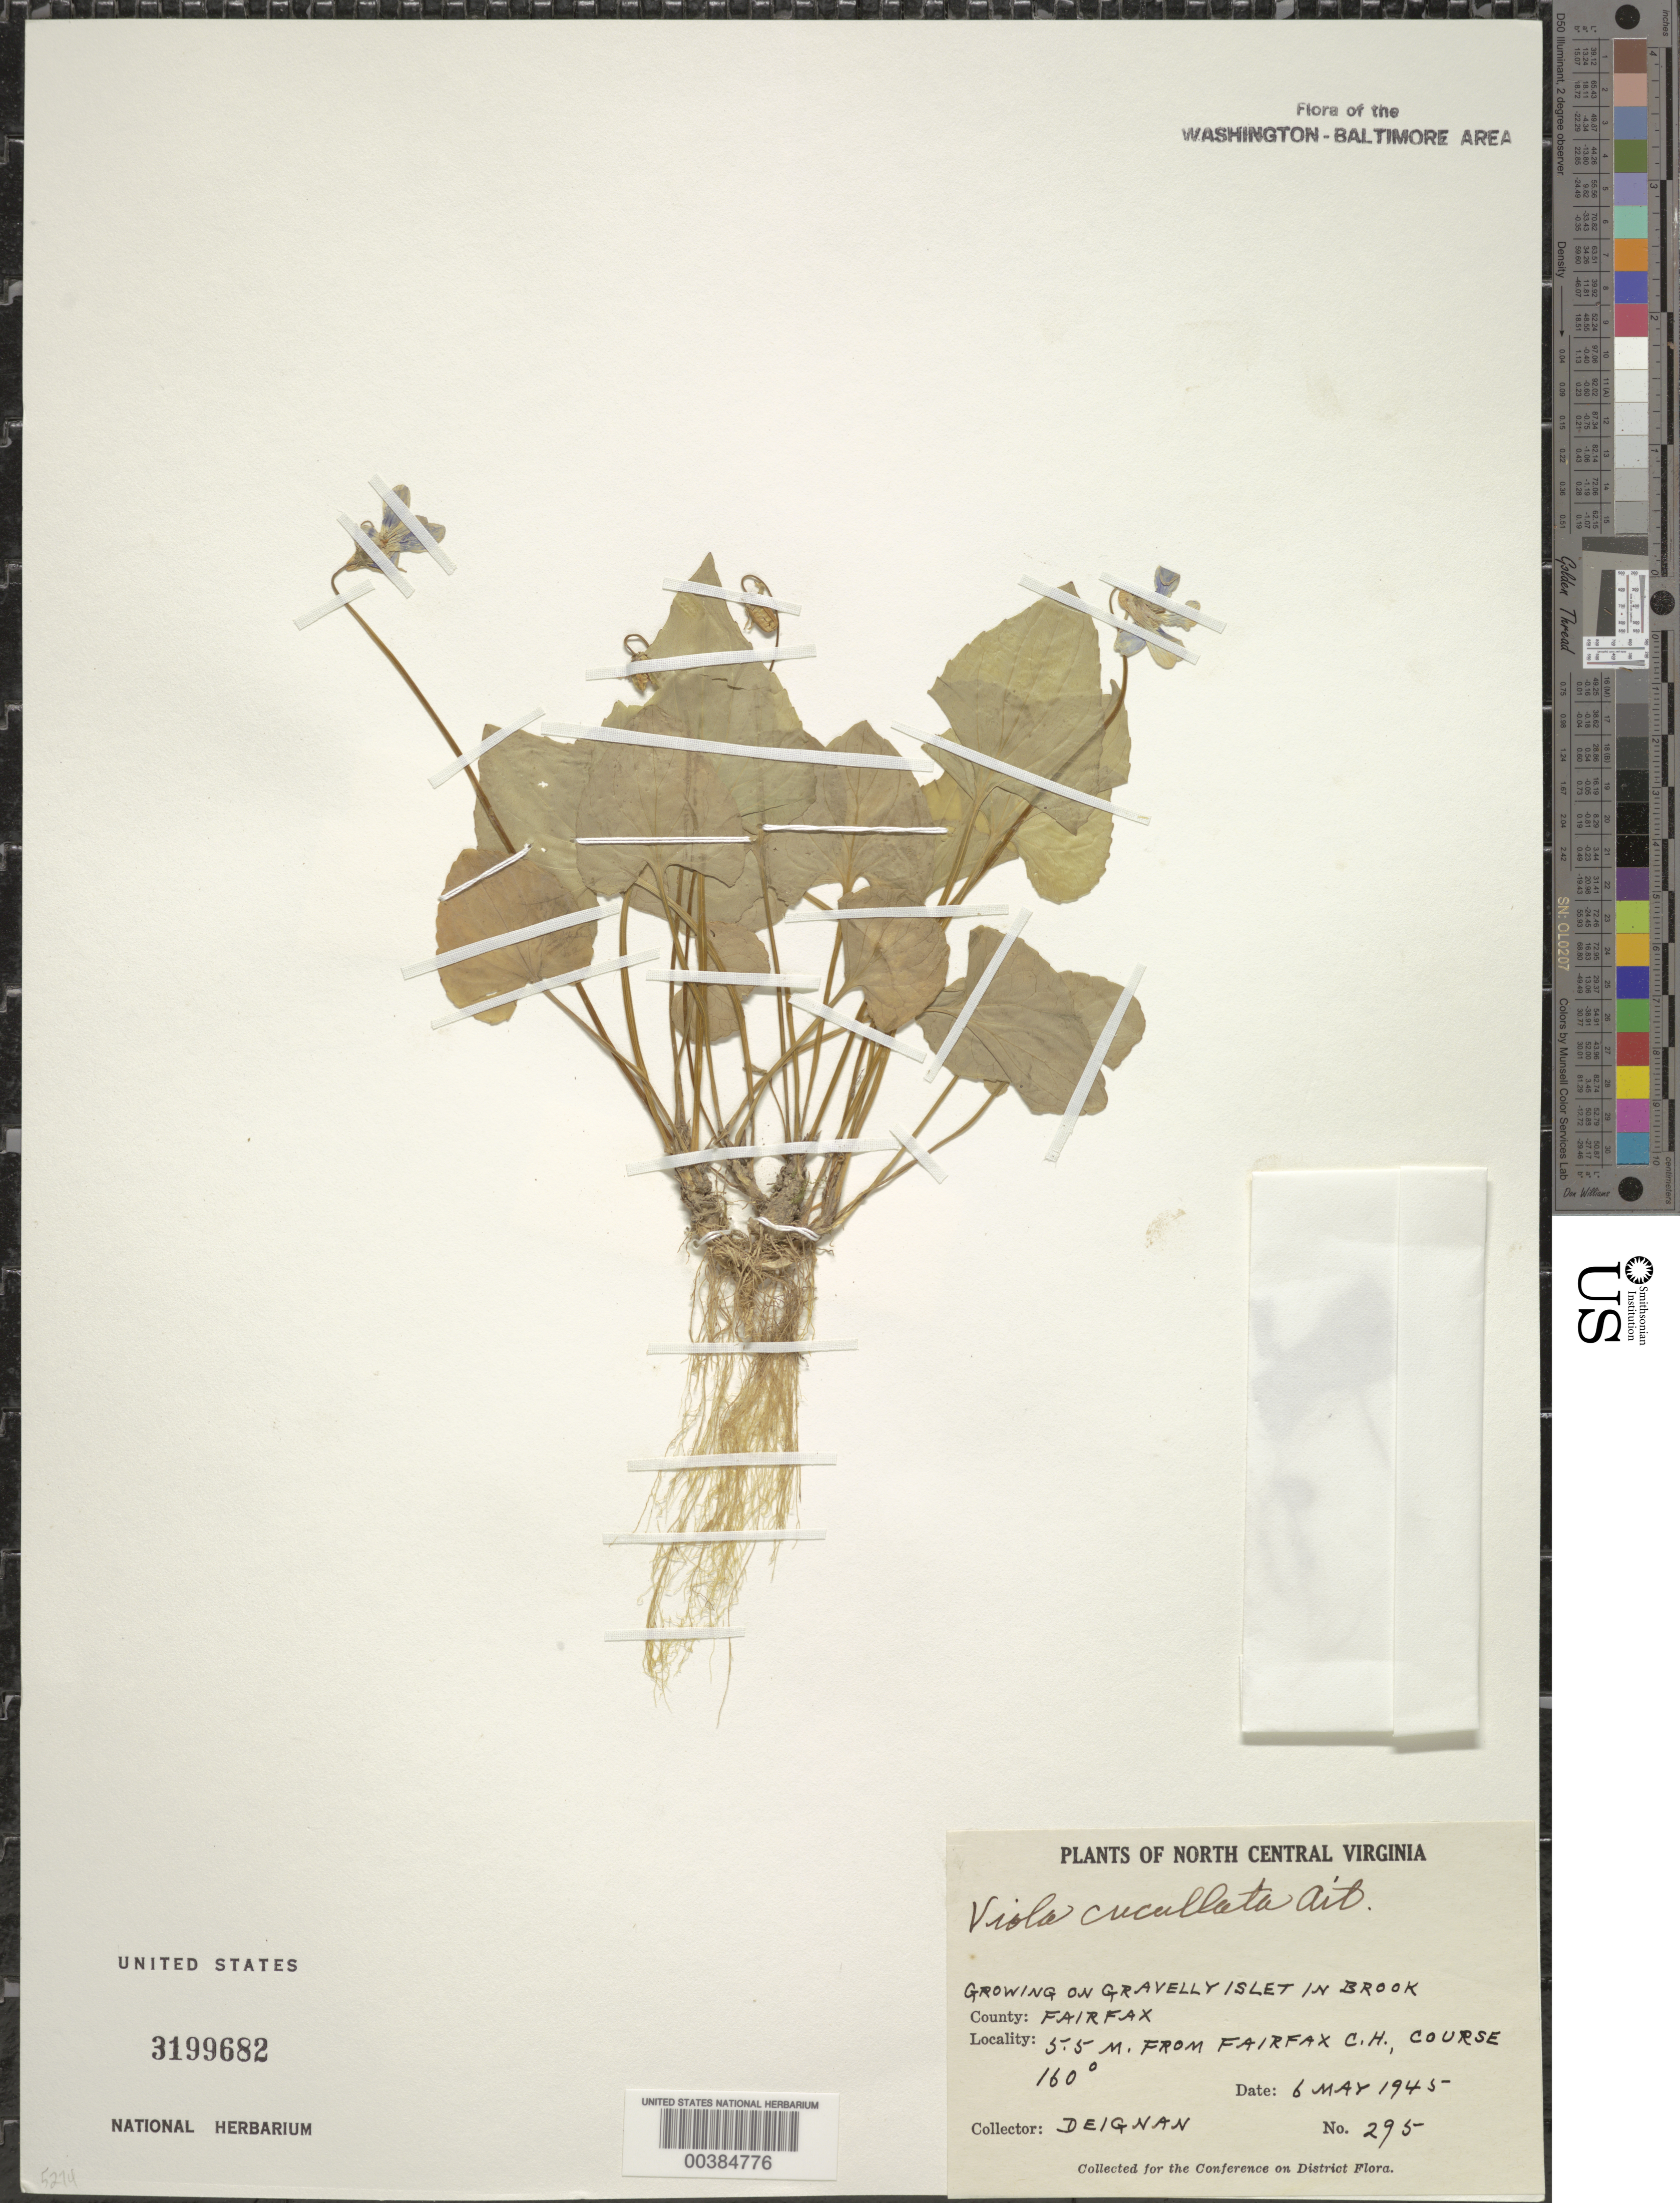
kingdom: Plantae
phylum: Tracheophyta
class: Magnoliopsida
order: Malpighiales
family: Violaceae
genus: Viola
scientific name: Viola cucullata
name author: Aiton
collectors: H. Deignan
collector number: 295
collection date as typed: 06 May 1945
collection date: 1945-05-06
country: United States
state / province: Virginia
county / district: Fairfax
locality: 5.5 M from Fairfax Court House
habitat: Growing on gravelly islet in brook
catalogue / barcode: US 3199682